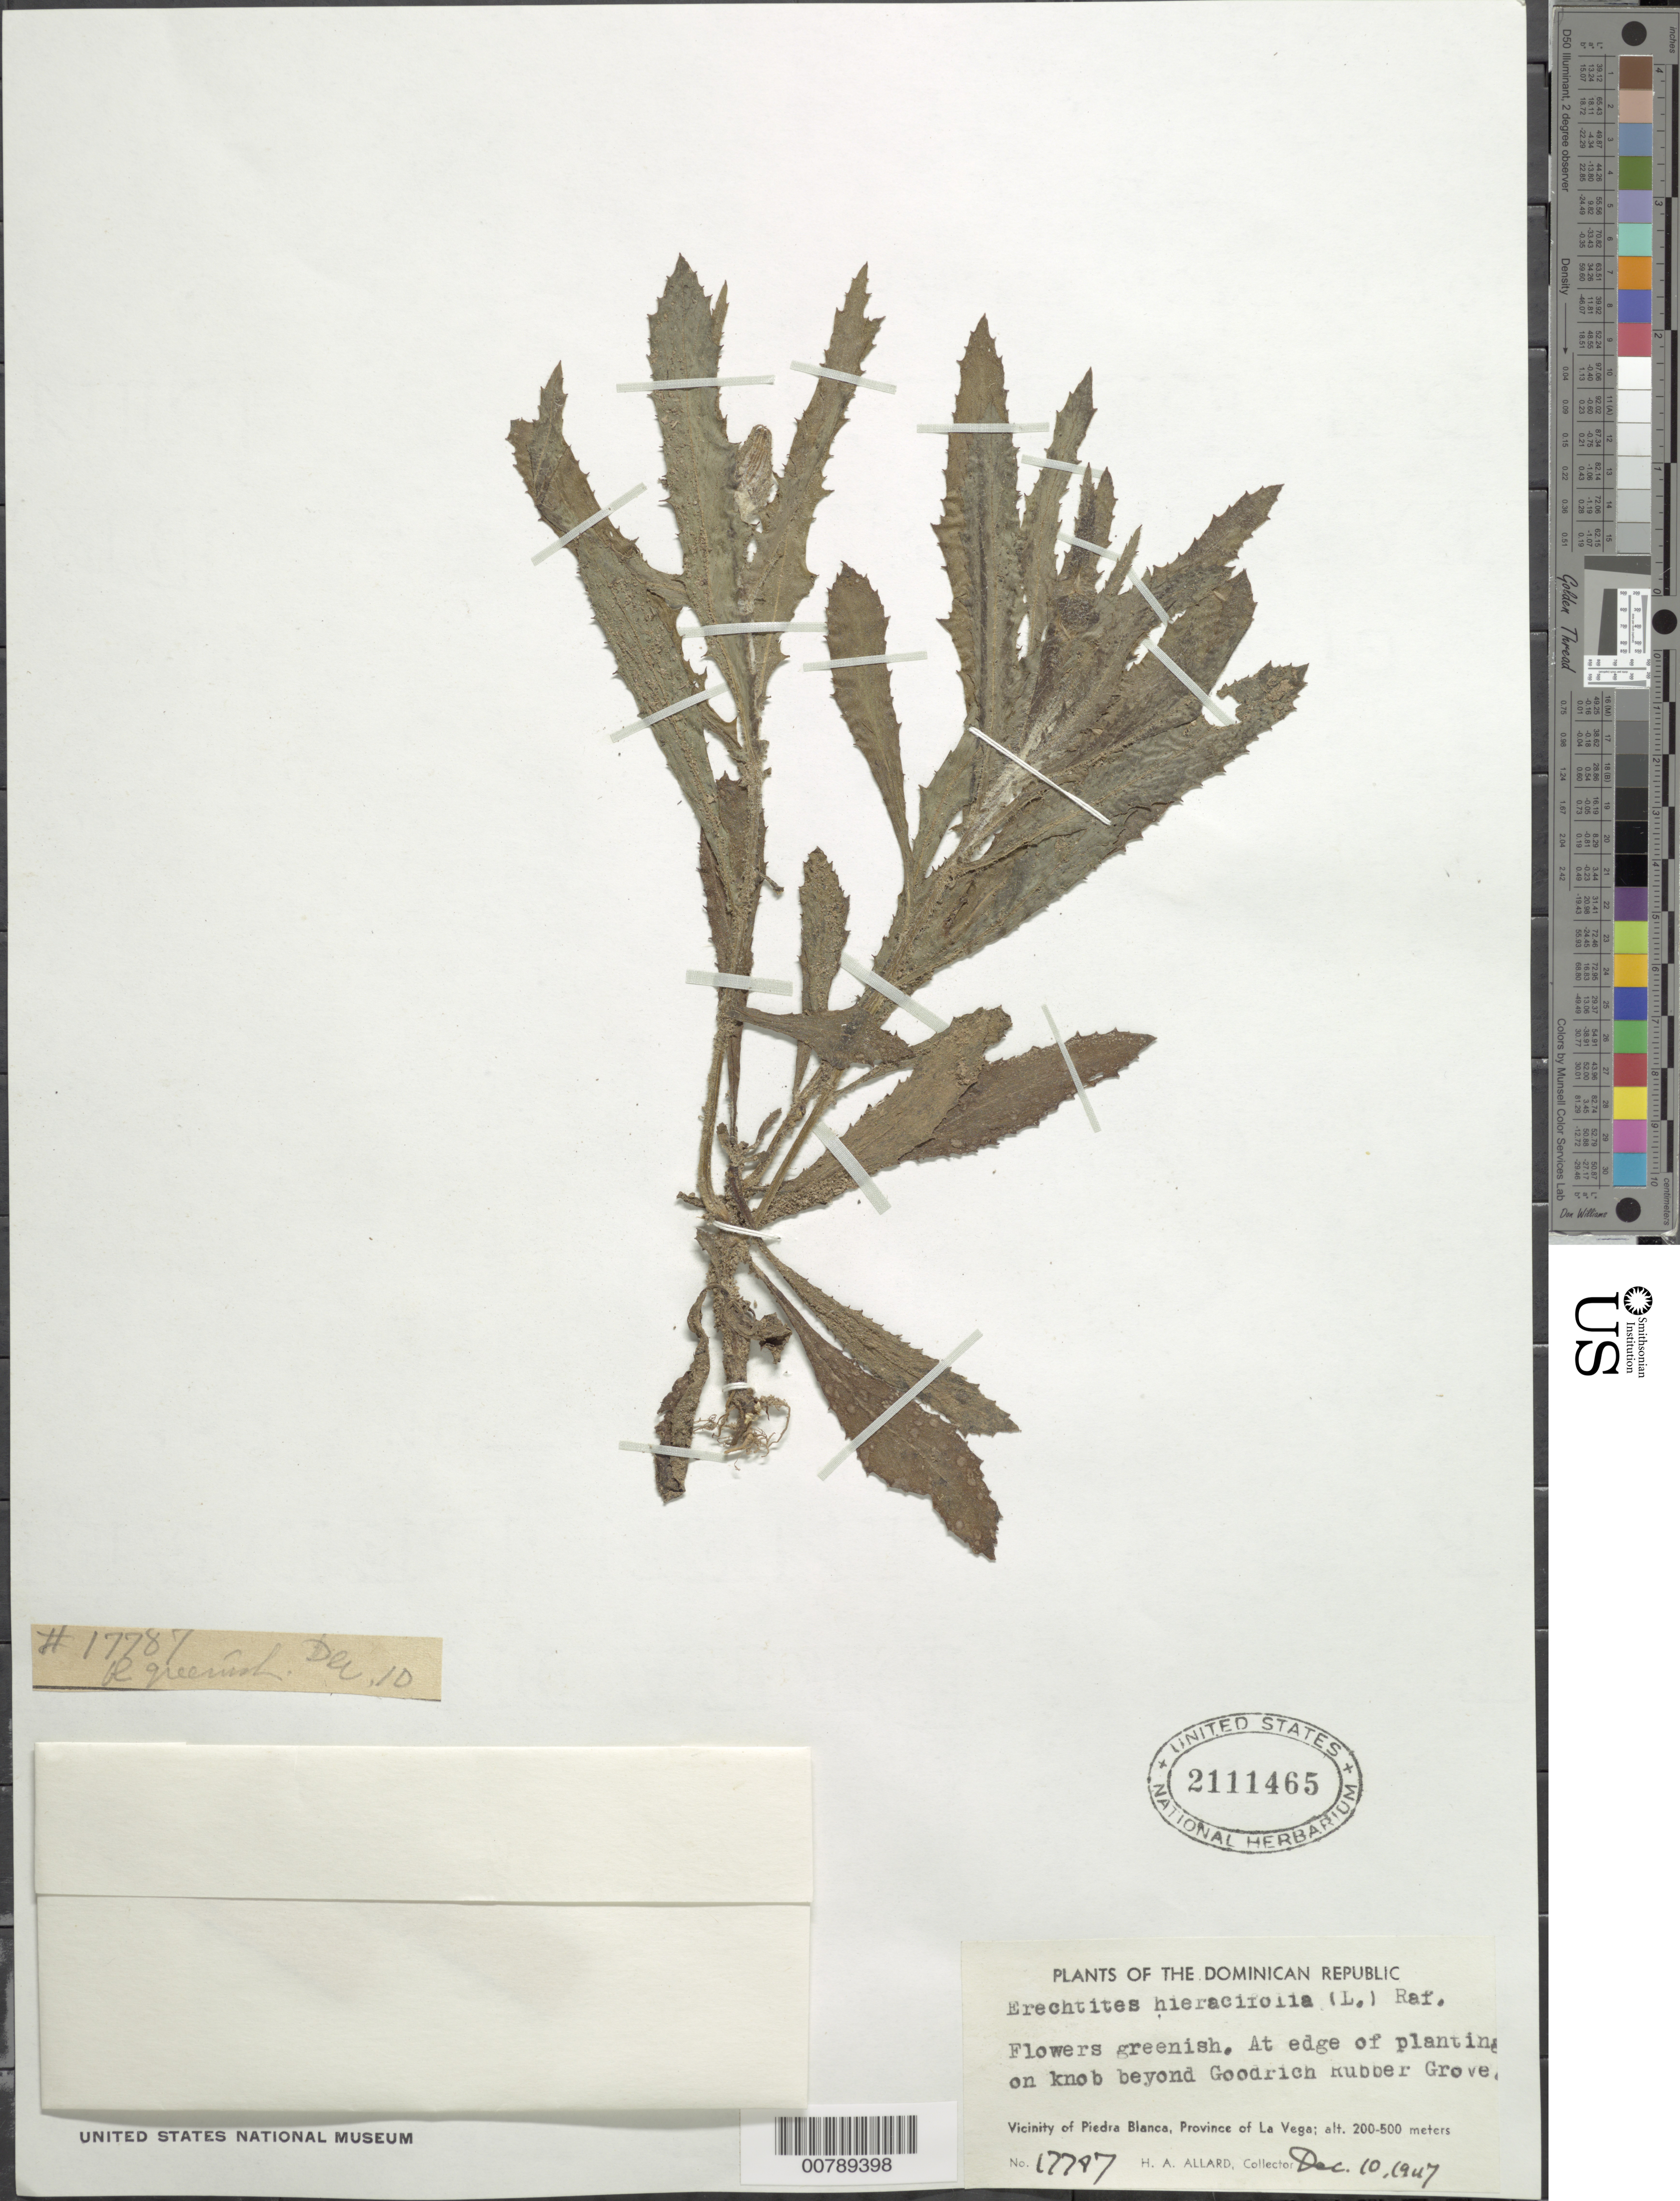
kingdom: Plantae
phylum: Tracheophyta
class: Magnoliopsida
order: Asterales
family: Asteraceae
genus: Erechtites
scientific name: Erechtites hieraciifolius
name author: (L.) Raf. ex DC.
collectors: H. A. Allard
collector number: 17787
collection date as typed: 10 Dec 1947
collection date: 1947-12-10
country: Dominican Republic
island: Hispaniola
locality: Vicinity of Piedra Blanca, Province of La Vega. At edge of plantation on knob beyond Goodrich Rubber Grove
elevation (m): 200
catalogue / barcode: US 2111465